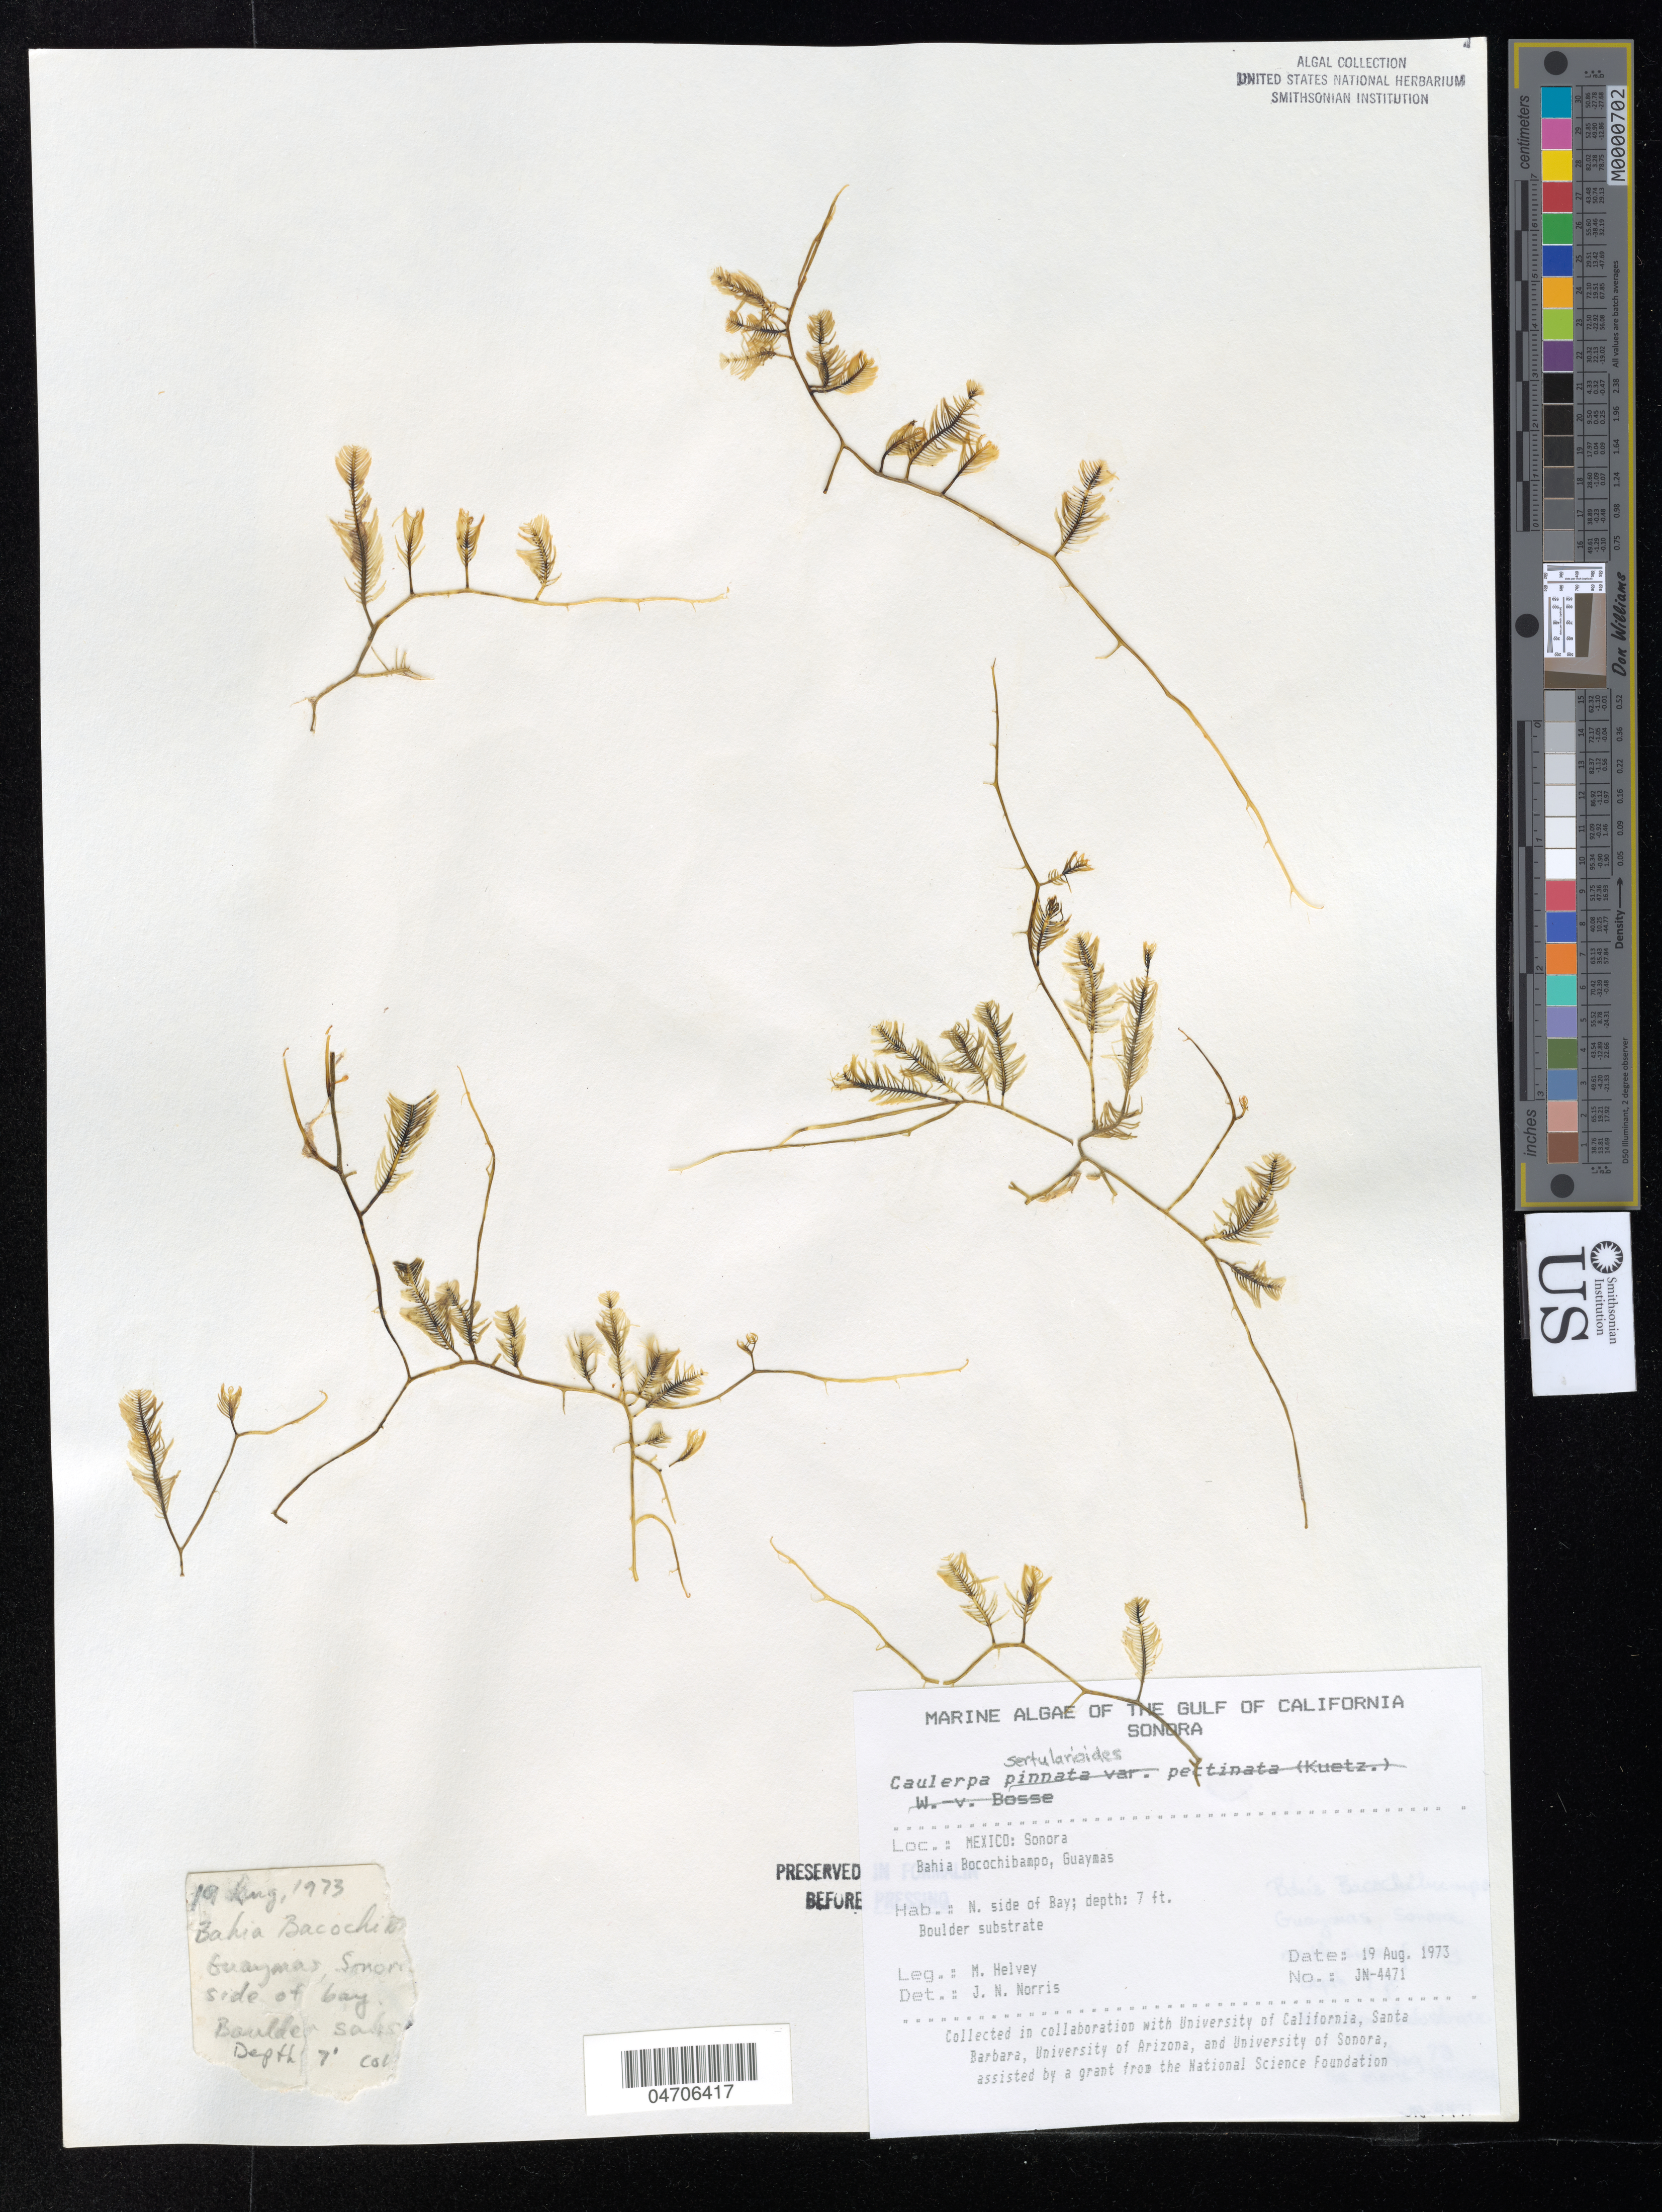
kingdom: Plantae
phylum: Chlorophyta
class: Ulvophyceae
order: Bryopsidales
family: Caulerpaceae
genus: Caulerpa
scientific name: Caulerpa sertularioides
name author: (S.G. Gmel.) M. Howe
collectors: M. Helvey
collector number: JN-4471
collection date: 1973-08-19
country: Mexico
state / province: Sonora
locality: The Gulf of Mexico. Bahia Bocochibampo, Guaymas. N. side of Bay.